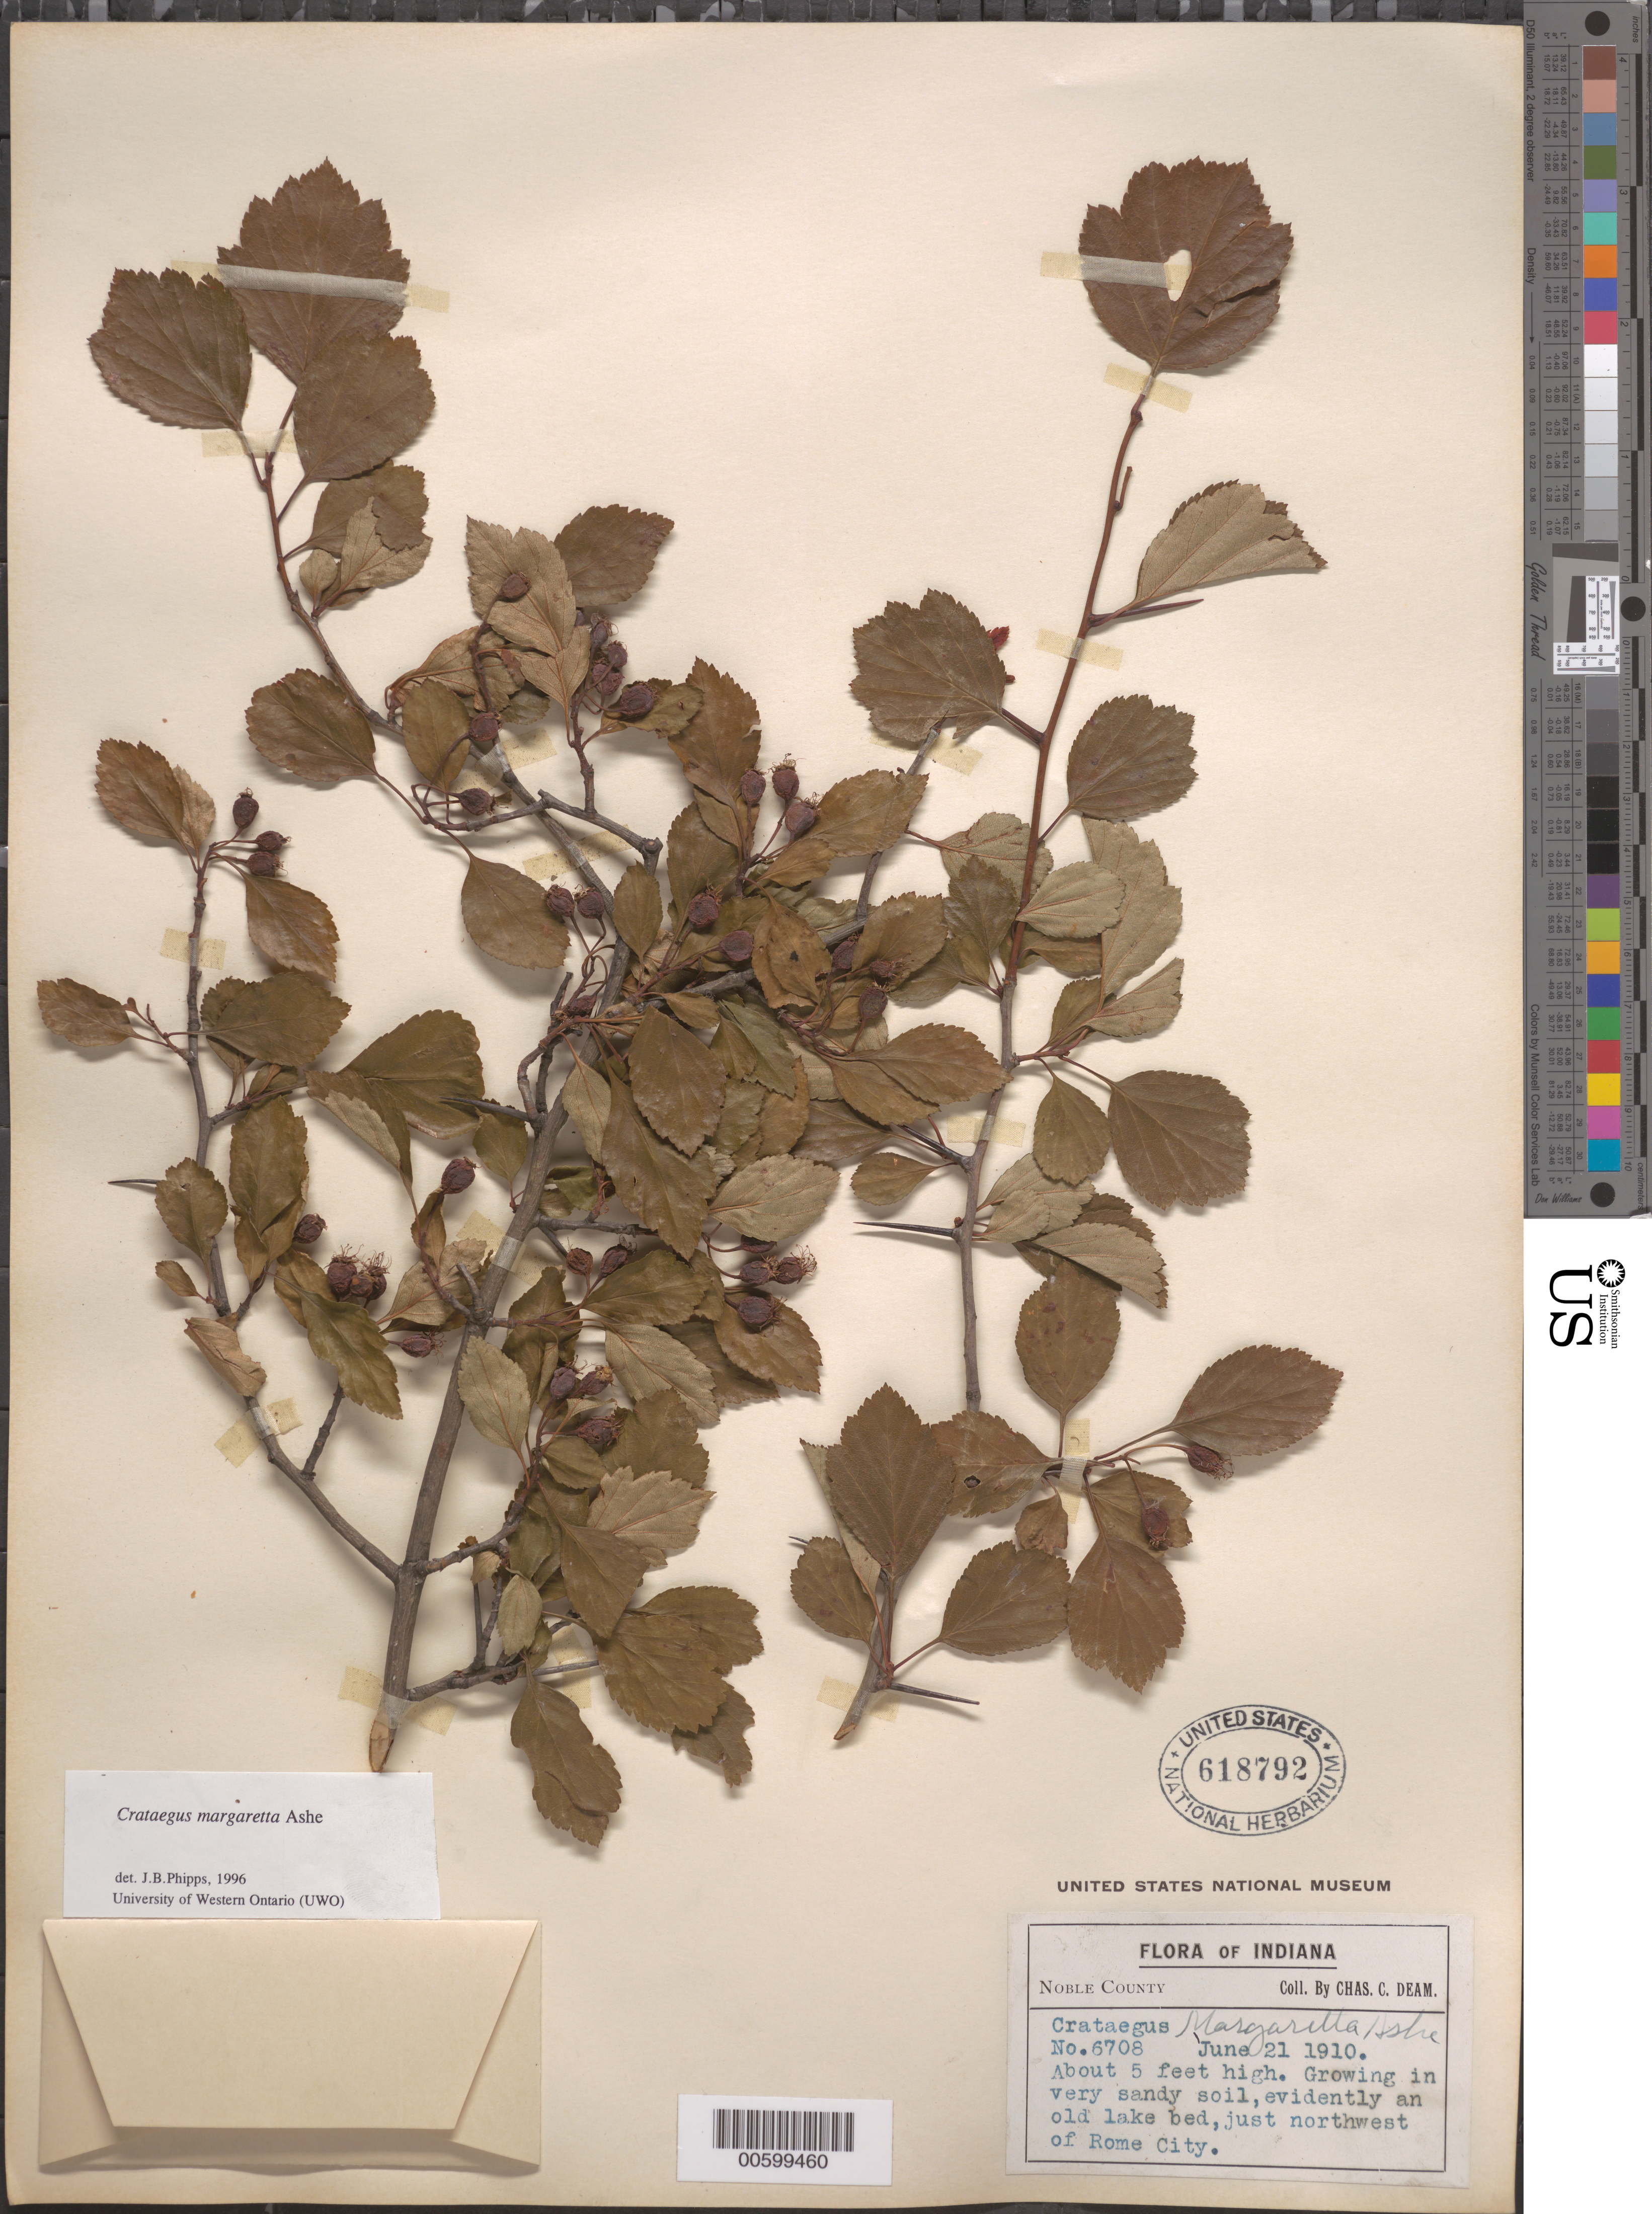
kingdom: Plantae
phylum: Tracheophyta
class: Magnoliopsida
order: Rosales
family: Rosaceae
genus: Crataegus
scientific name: Crataegus margarettae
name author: Ashe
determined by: Phipps, James B., (UWO), University of Western Ontario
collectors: C. C. Deam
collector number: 6708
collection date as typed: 21 Jun 1910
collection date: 1910-06-21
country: United States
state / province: Indiana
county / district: Noble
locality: Just NW of Rome City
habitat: Very sandy soil, evidently an old lake bed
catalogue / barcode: US 618792